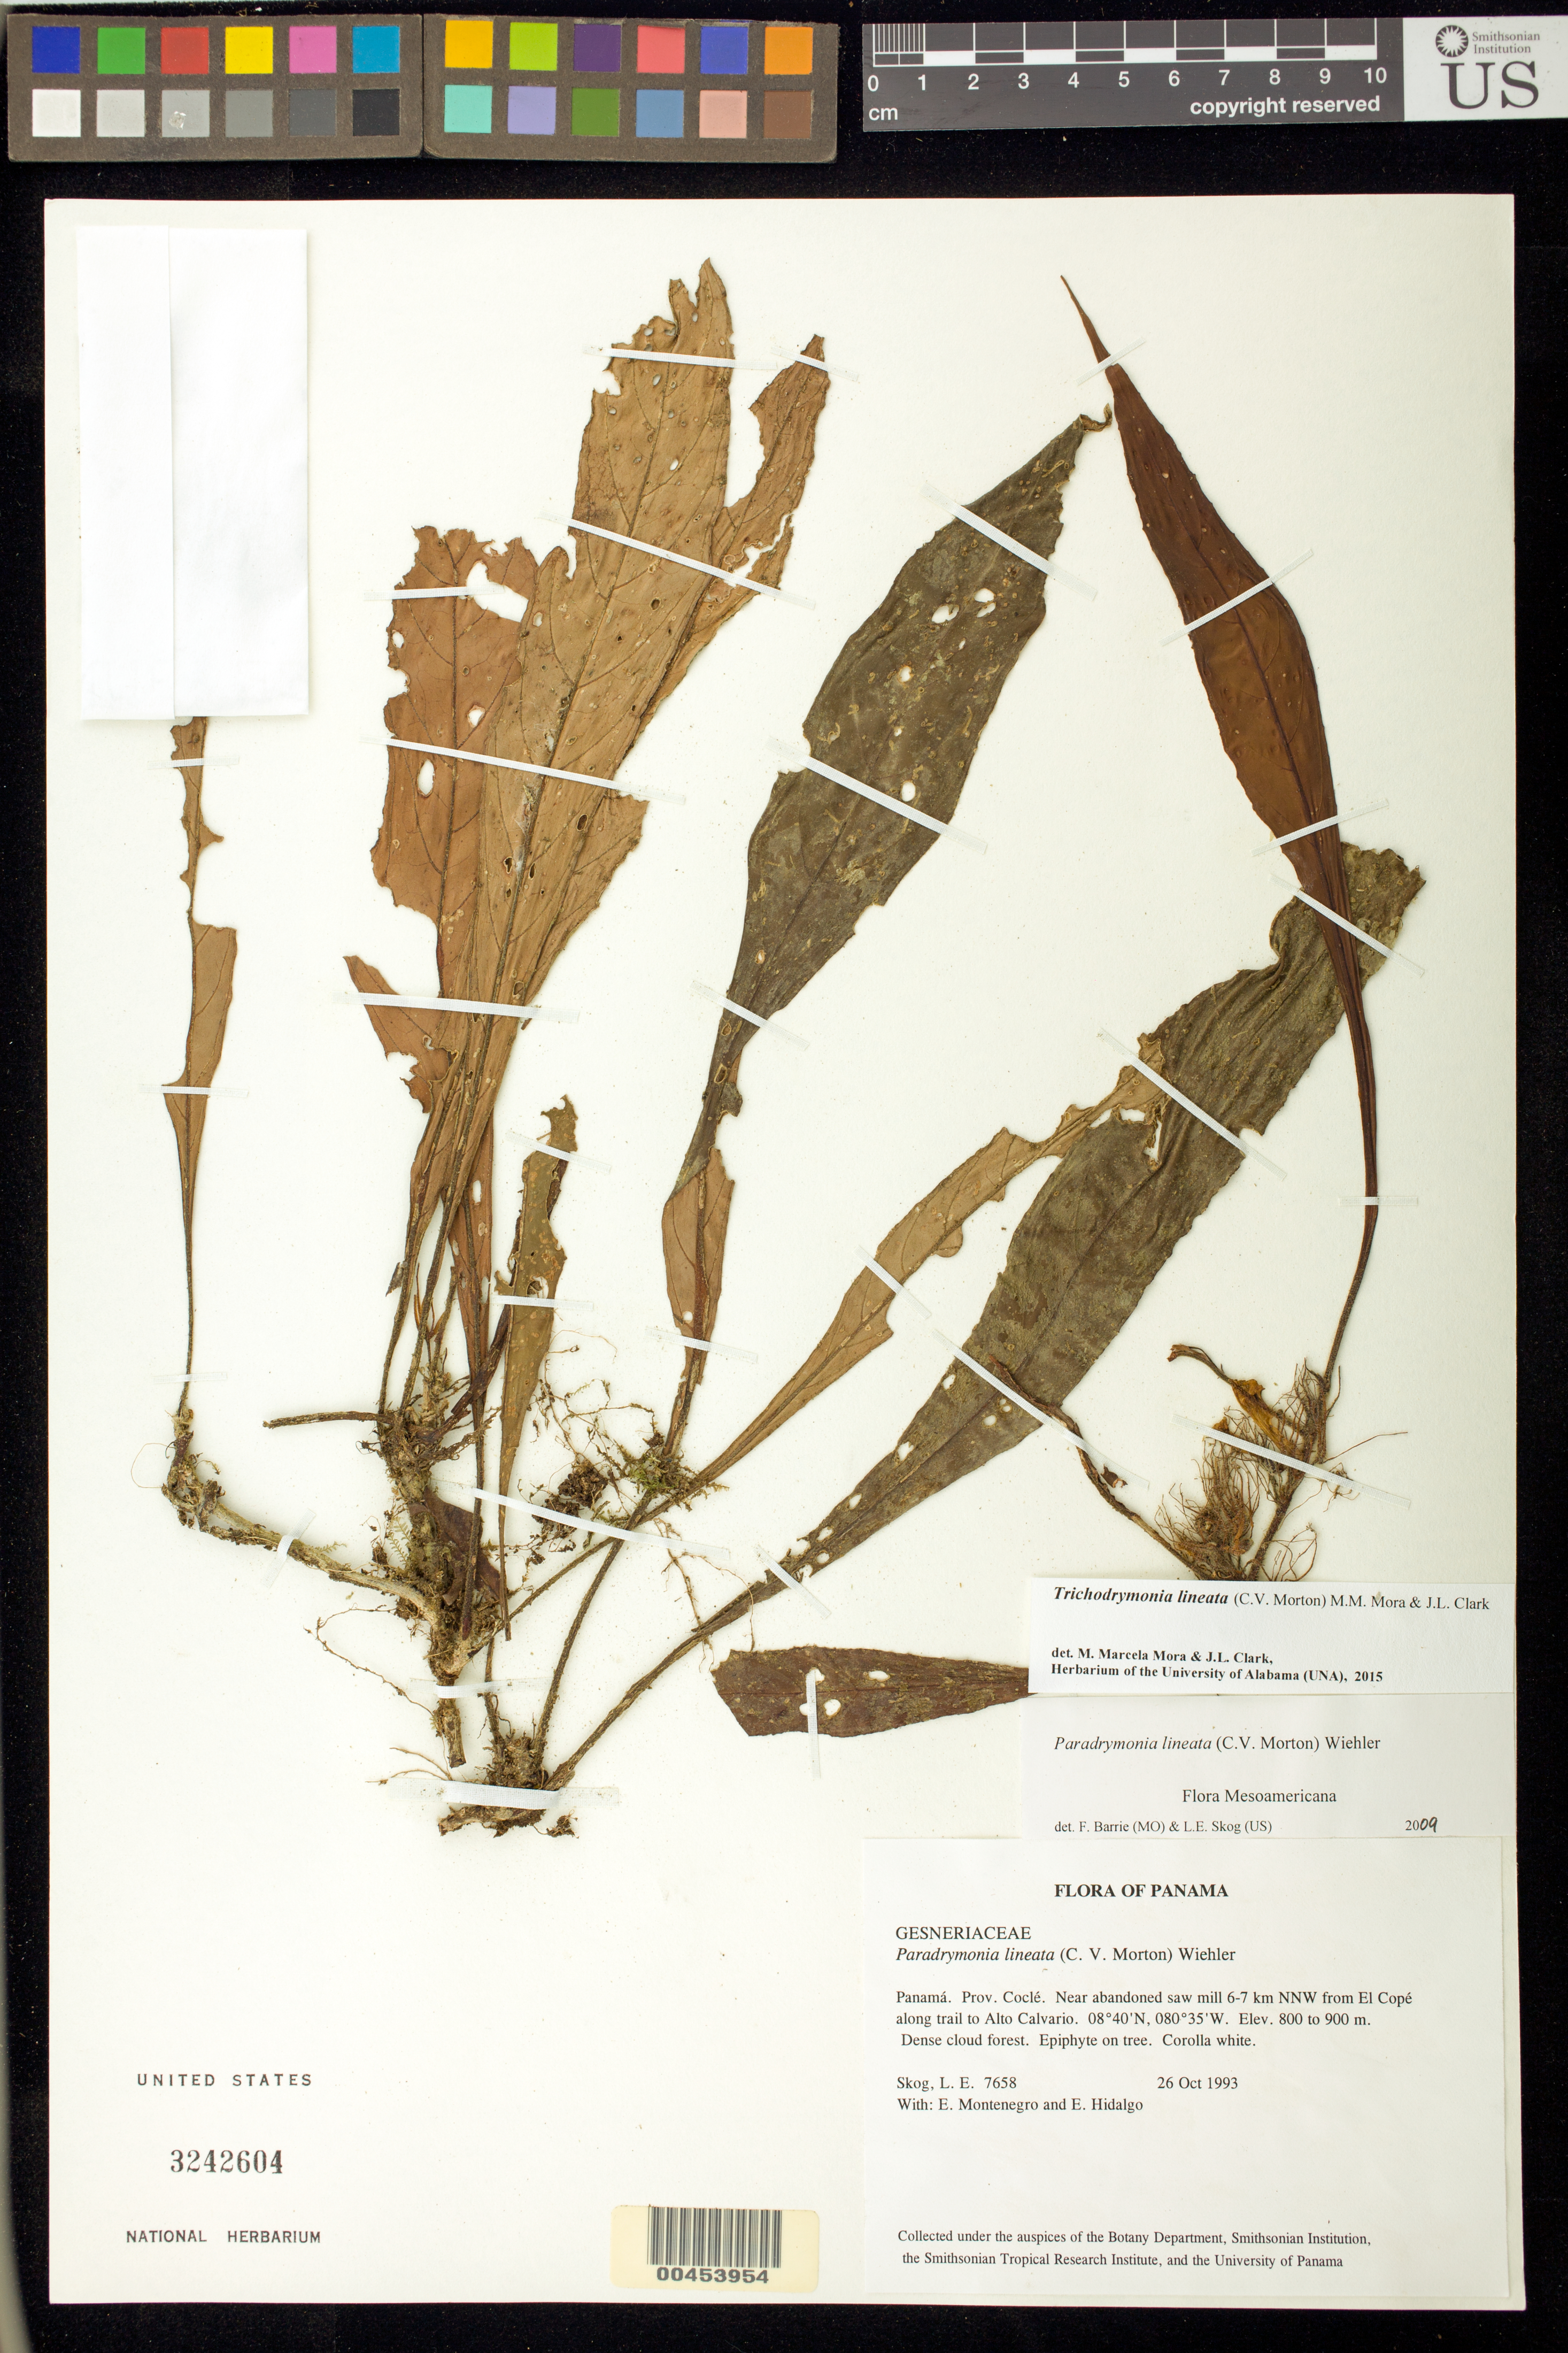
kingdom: Plantae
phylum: Tracheophyta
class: Magnoliopsida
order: Lamiales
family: Gesneriaceae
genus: Trichodrymonia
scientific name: Trichodrymonia lineata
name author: (C.V. Morton) M.M. Mora & J.L. Clark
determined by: Mora, M. M.; Clark, J. L.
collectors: L. E. Skog, E. Montenegro & E. Hildalgo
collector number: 7658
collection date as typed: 26 Oct 1993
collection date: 1993-10-26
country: Panama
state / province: Coclé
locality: Near abandoned saw mill 6-7 km NNW from El Copé along trail to Alto Calvario.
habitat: Dense cloud forest.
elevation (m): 800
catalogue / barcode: US 3242604